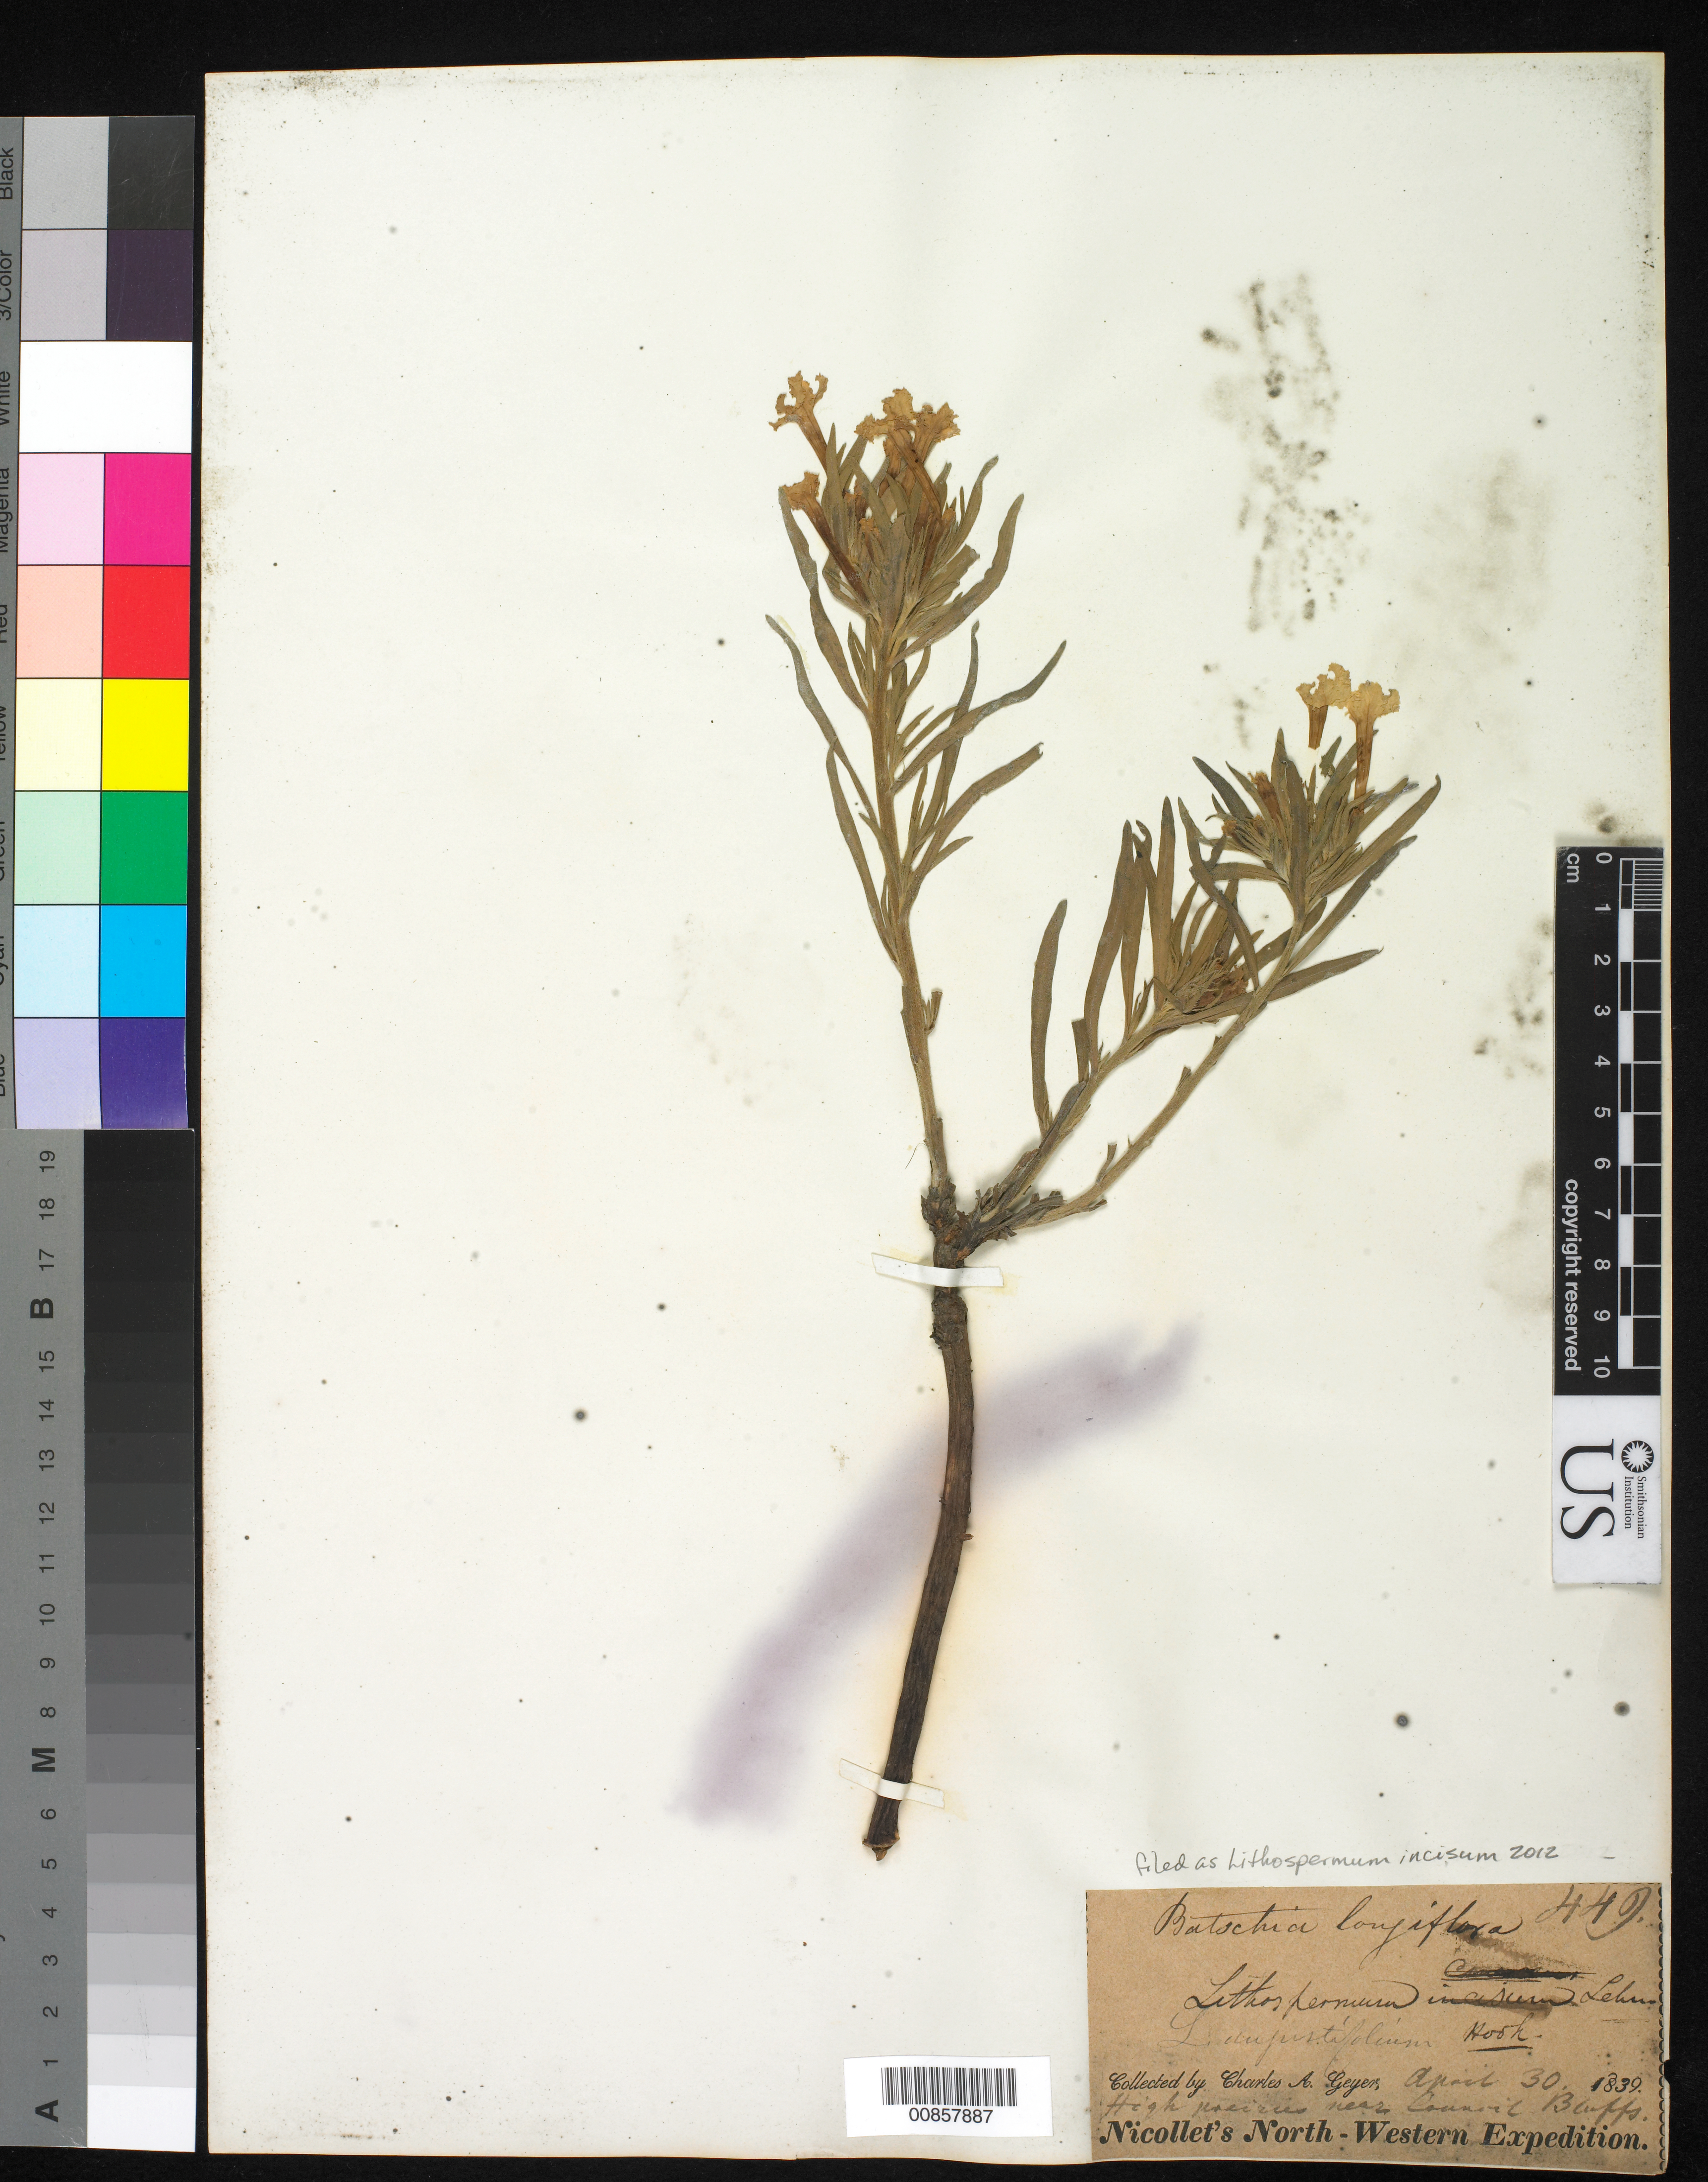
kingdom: Plantae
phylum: Tracheophyta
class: Magnoliopsida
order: Boraginales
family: Boraginaceae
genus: Lithospermum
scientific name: Lithospermum incisum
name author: Lehm.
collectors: C. A. Geyer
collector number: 449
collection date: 1839-04-30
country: United States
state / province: Iowa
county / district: Pottawattamie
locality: Near Council Bluffs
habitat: High prairie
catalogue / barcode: US 99037